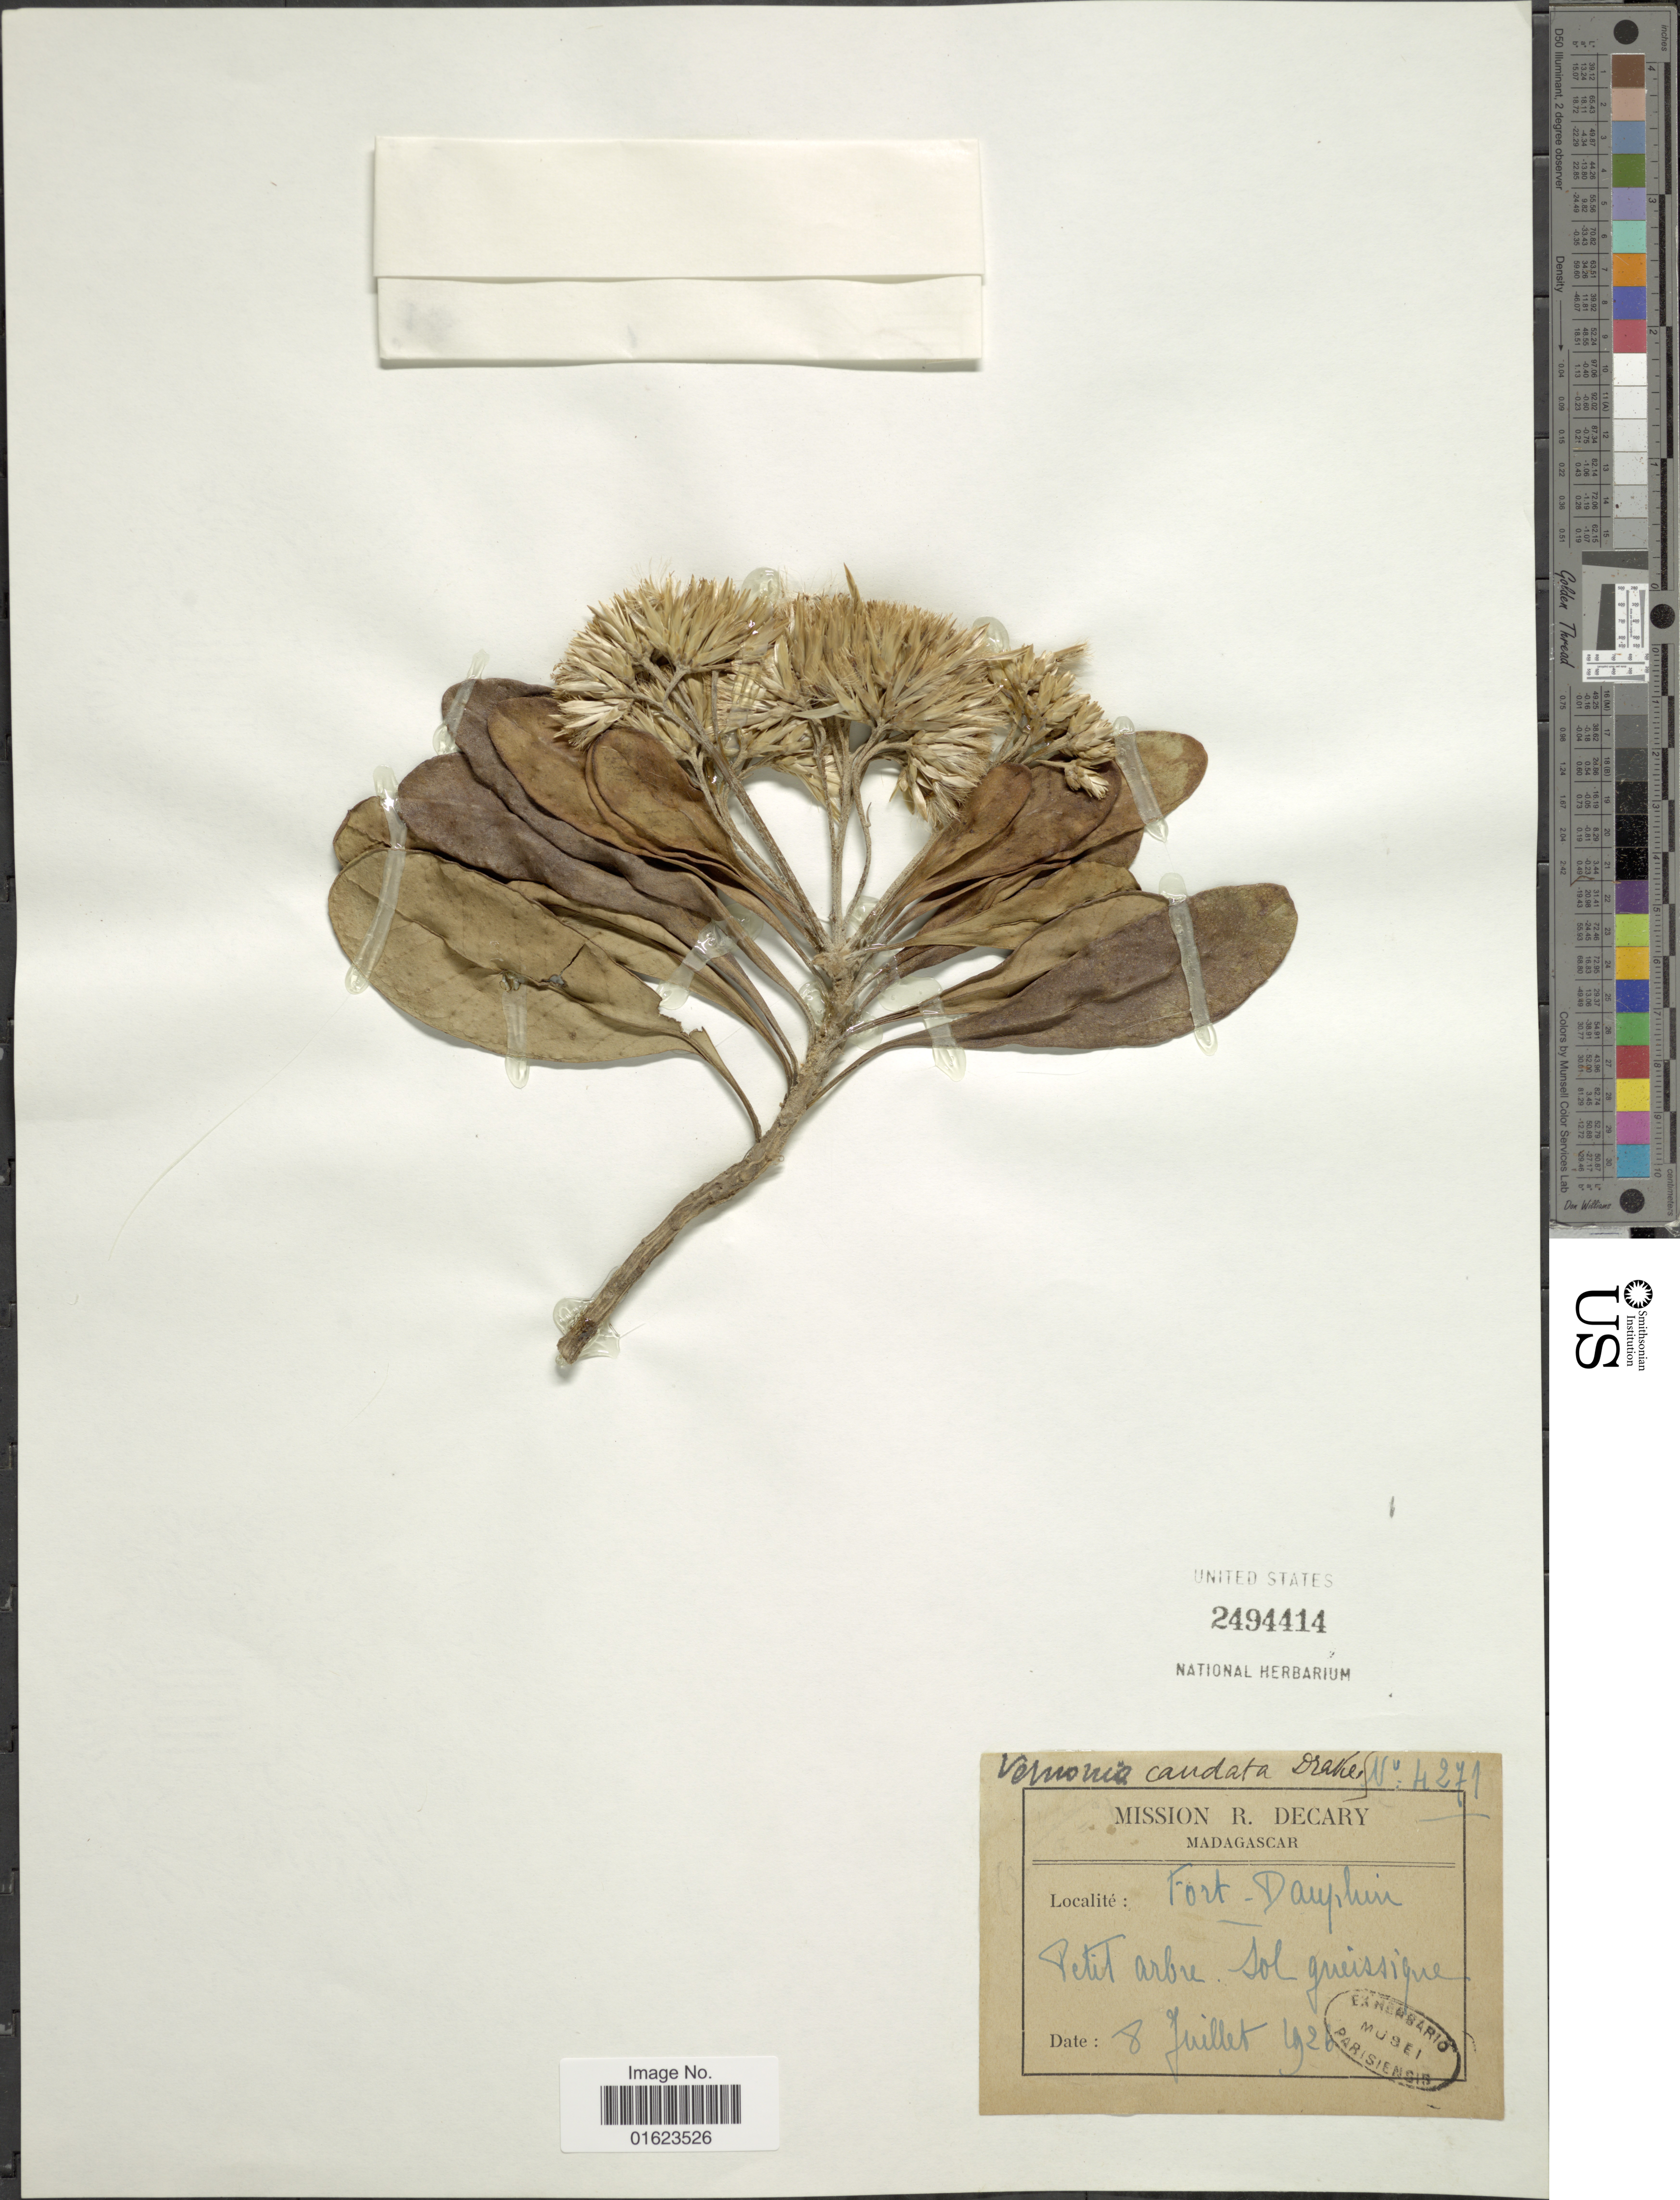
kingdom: Plantae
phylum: Tracheophyta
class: Magnoliopsida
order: Asterales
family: Asteraceae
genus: Vernoniopsis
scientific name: Vernoniopsis caudata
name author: (Drake) Humbert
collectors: R. Decary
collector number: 4271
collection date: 1926-07-08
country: Madagascar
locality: Fort-Dauphin.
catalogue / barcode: US 2494414